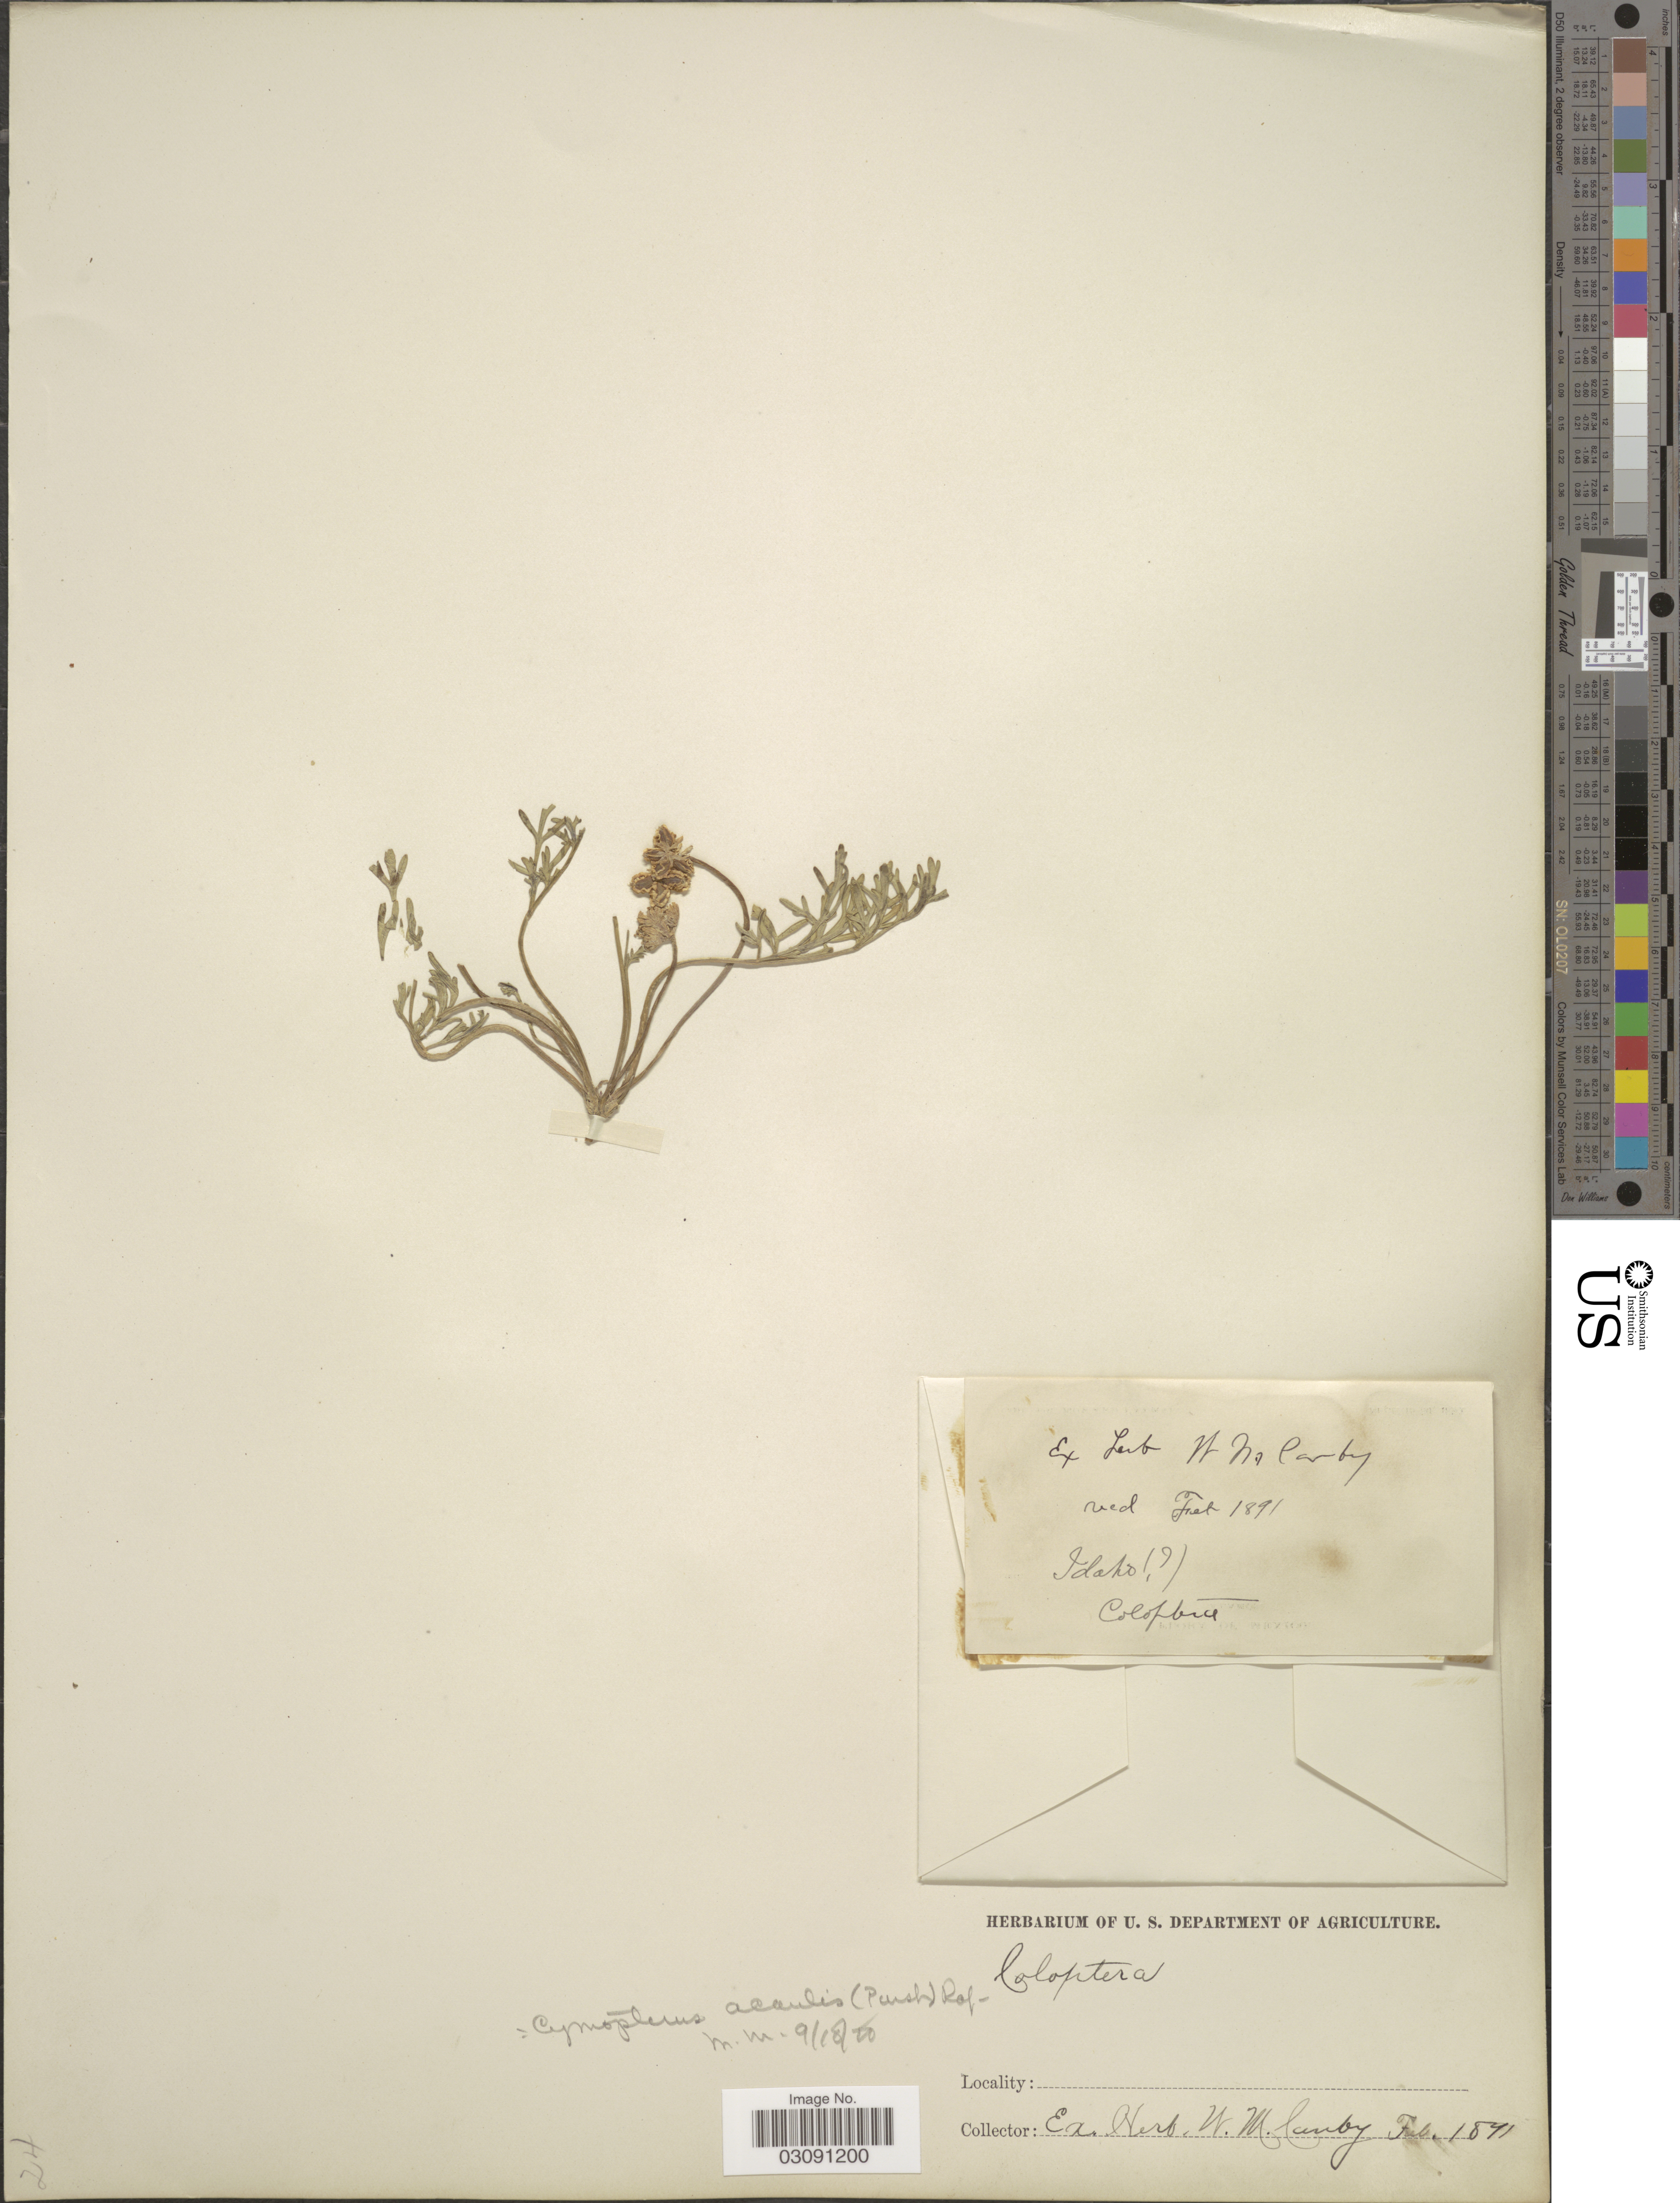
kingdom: Plantae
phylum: Tracheophyta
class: Magnoliopsida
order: Apiales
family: Apiaceae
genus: Cymopterus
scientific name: Cymopterus acaulis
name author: (Pursh) Raf.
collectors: ex herb. W.M. Canby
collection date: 1891-02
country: United States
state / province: Idaho